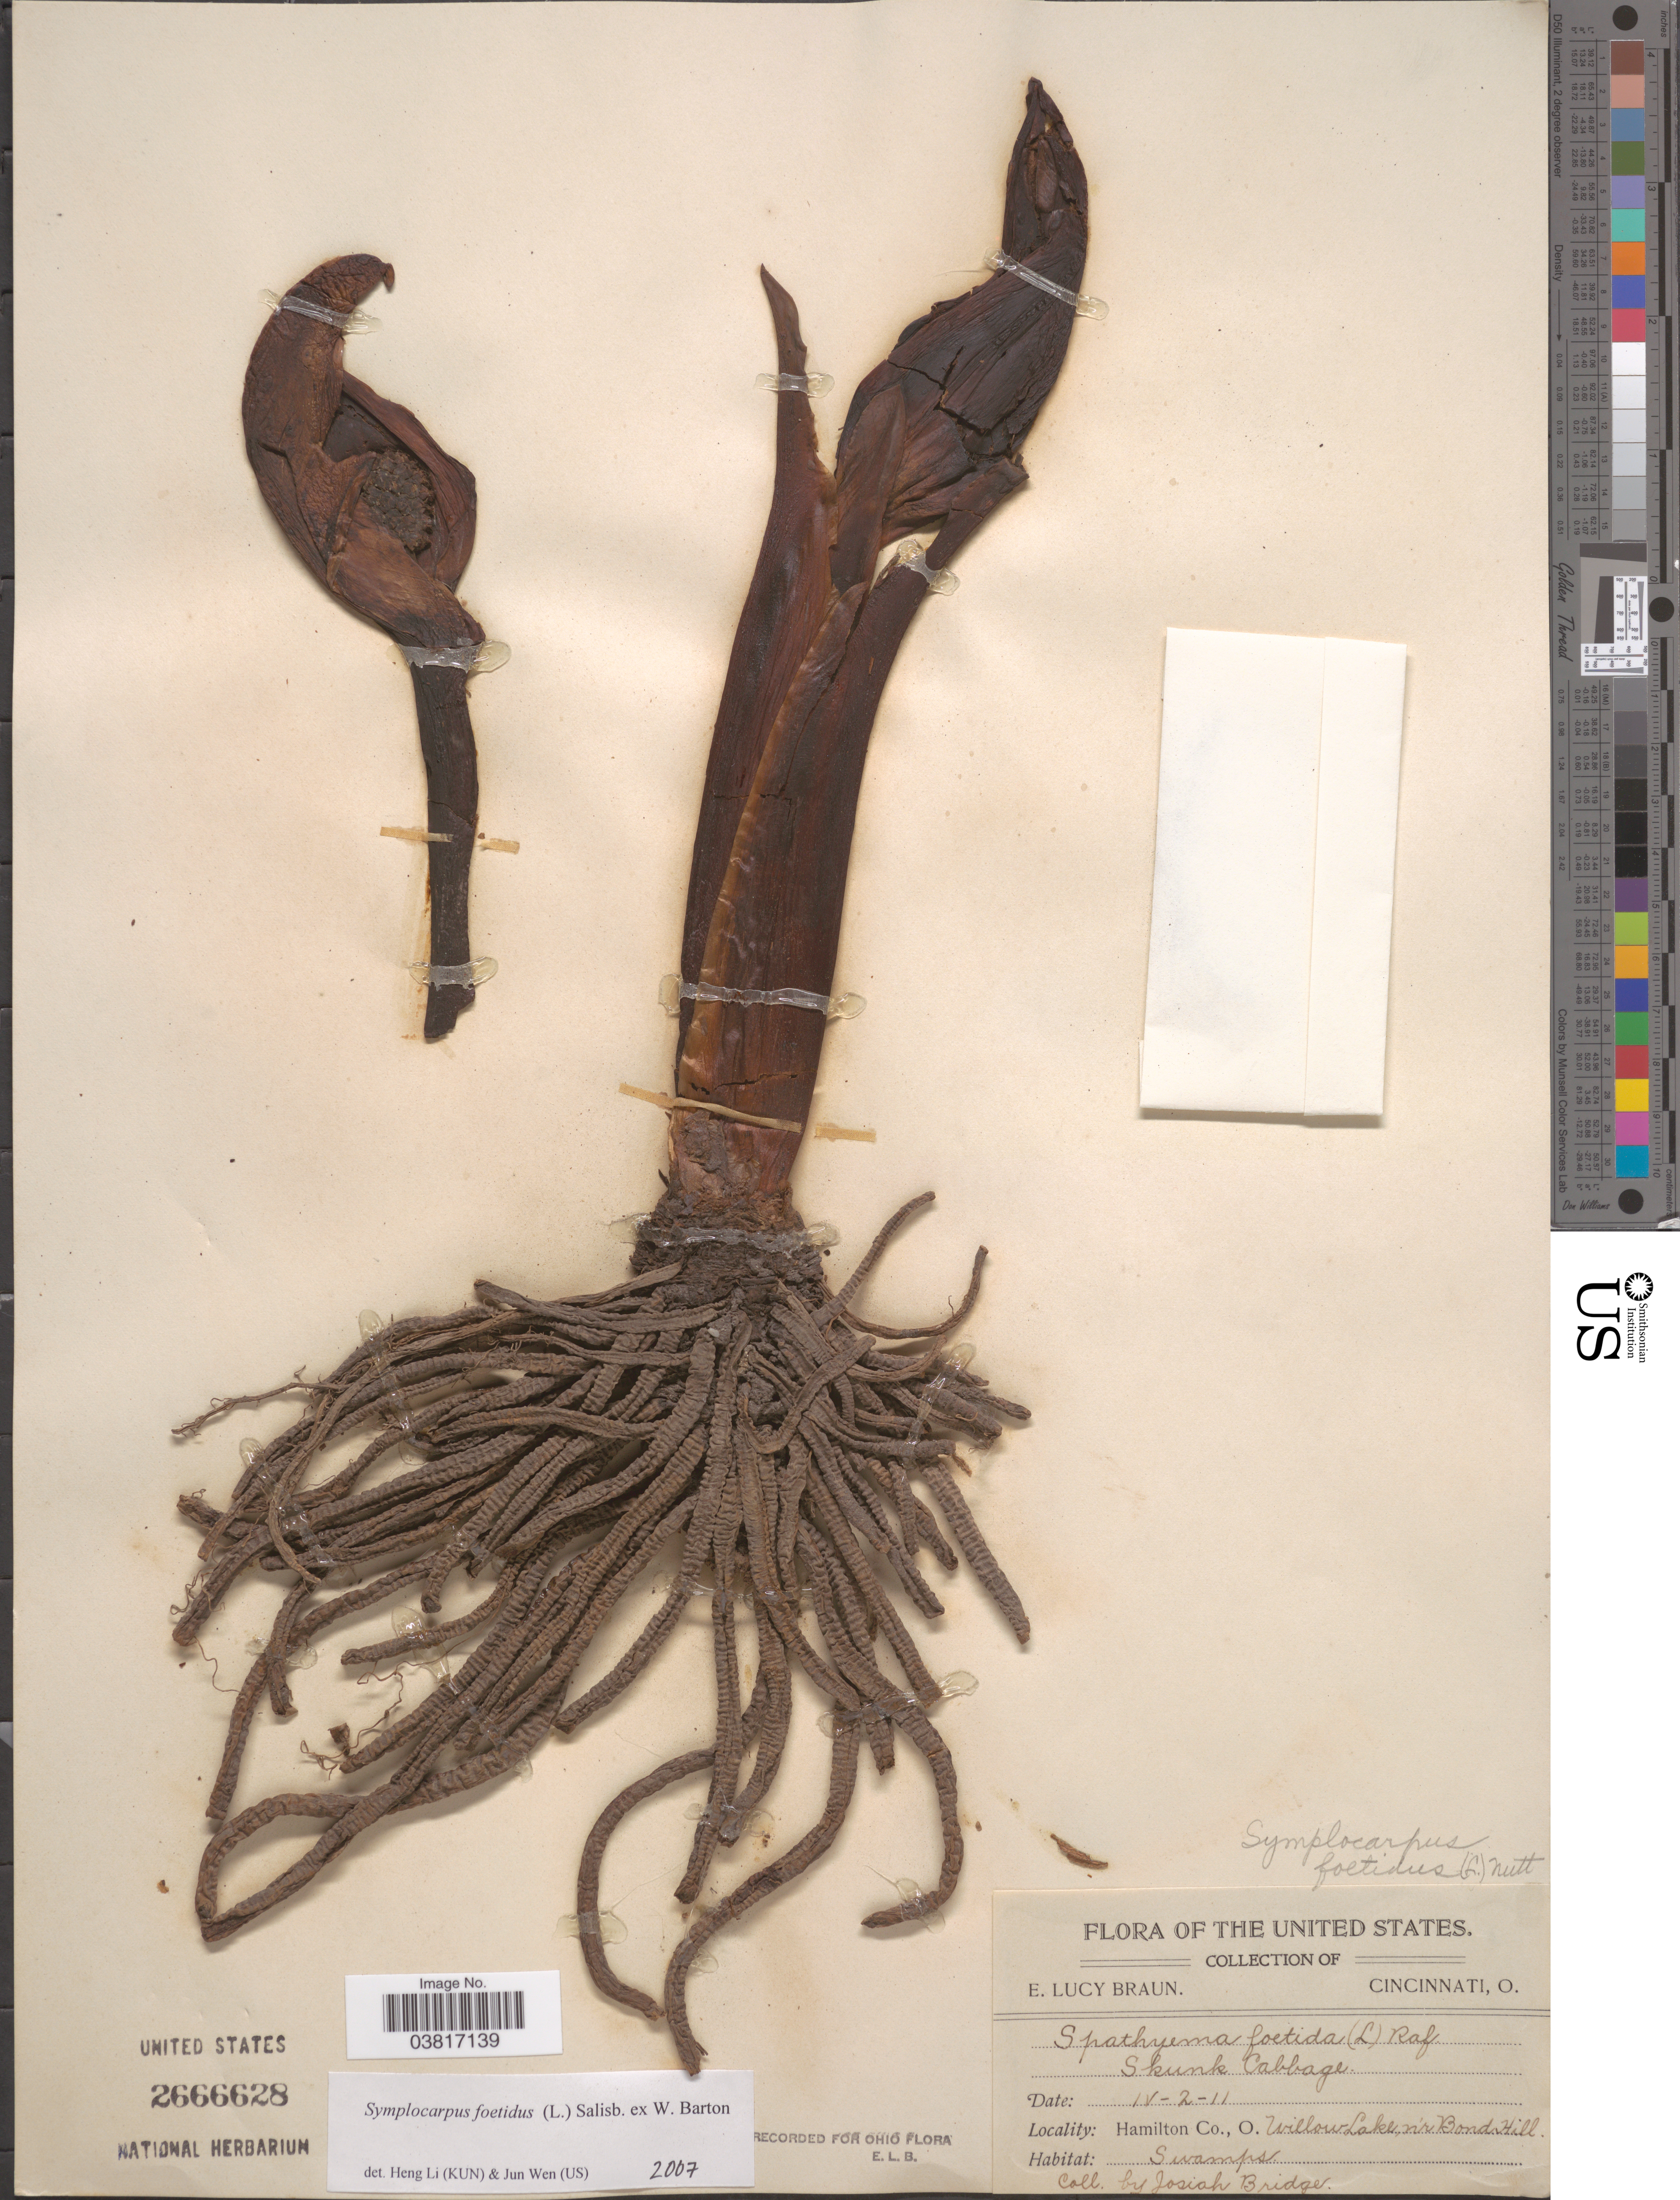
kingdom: Plantae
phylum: Tracheophyta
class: Liliopsida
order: Alismatales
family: Araceae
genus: Symplocarpus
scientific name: Symplocarpus foetidus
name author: (L.) W. Salisb. ex W.P.C. Barton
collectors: J. Bridge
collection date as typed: Transcribed d/m/y: 2/4/11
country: United States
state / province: Ohio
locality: Hamilton Co. Willow Lake, n'r Bond Hill.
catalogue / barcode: US 2666628